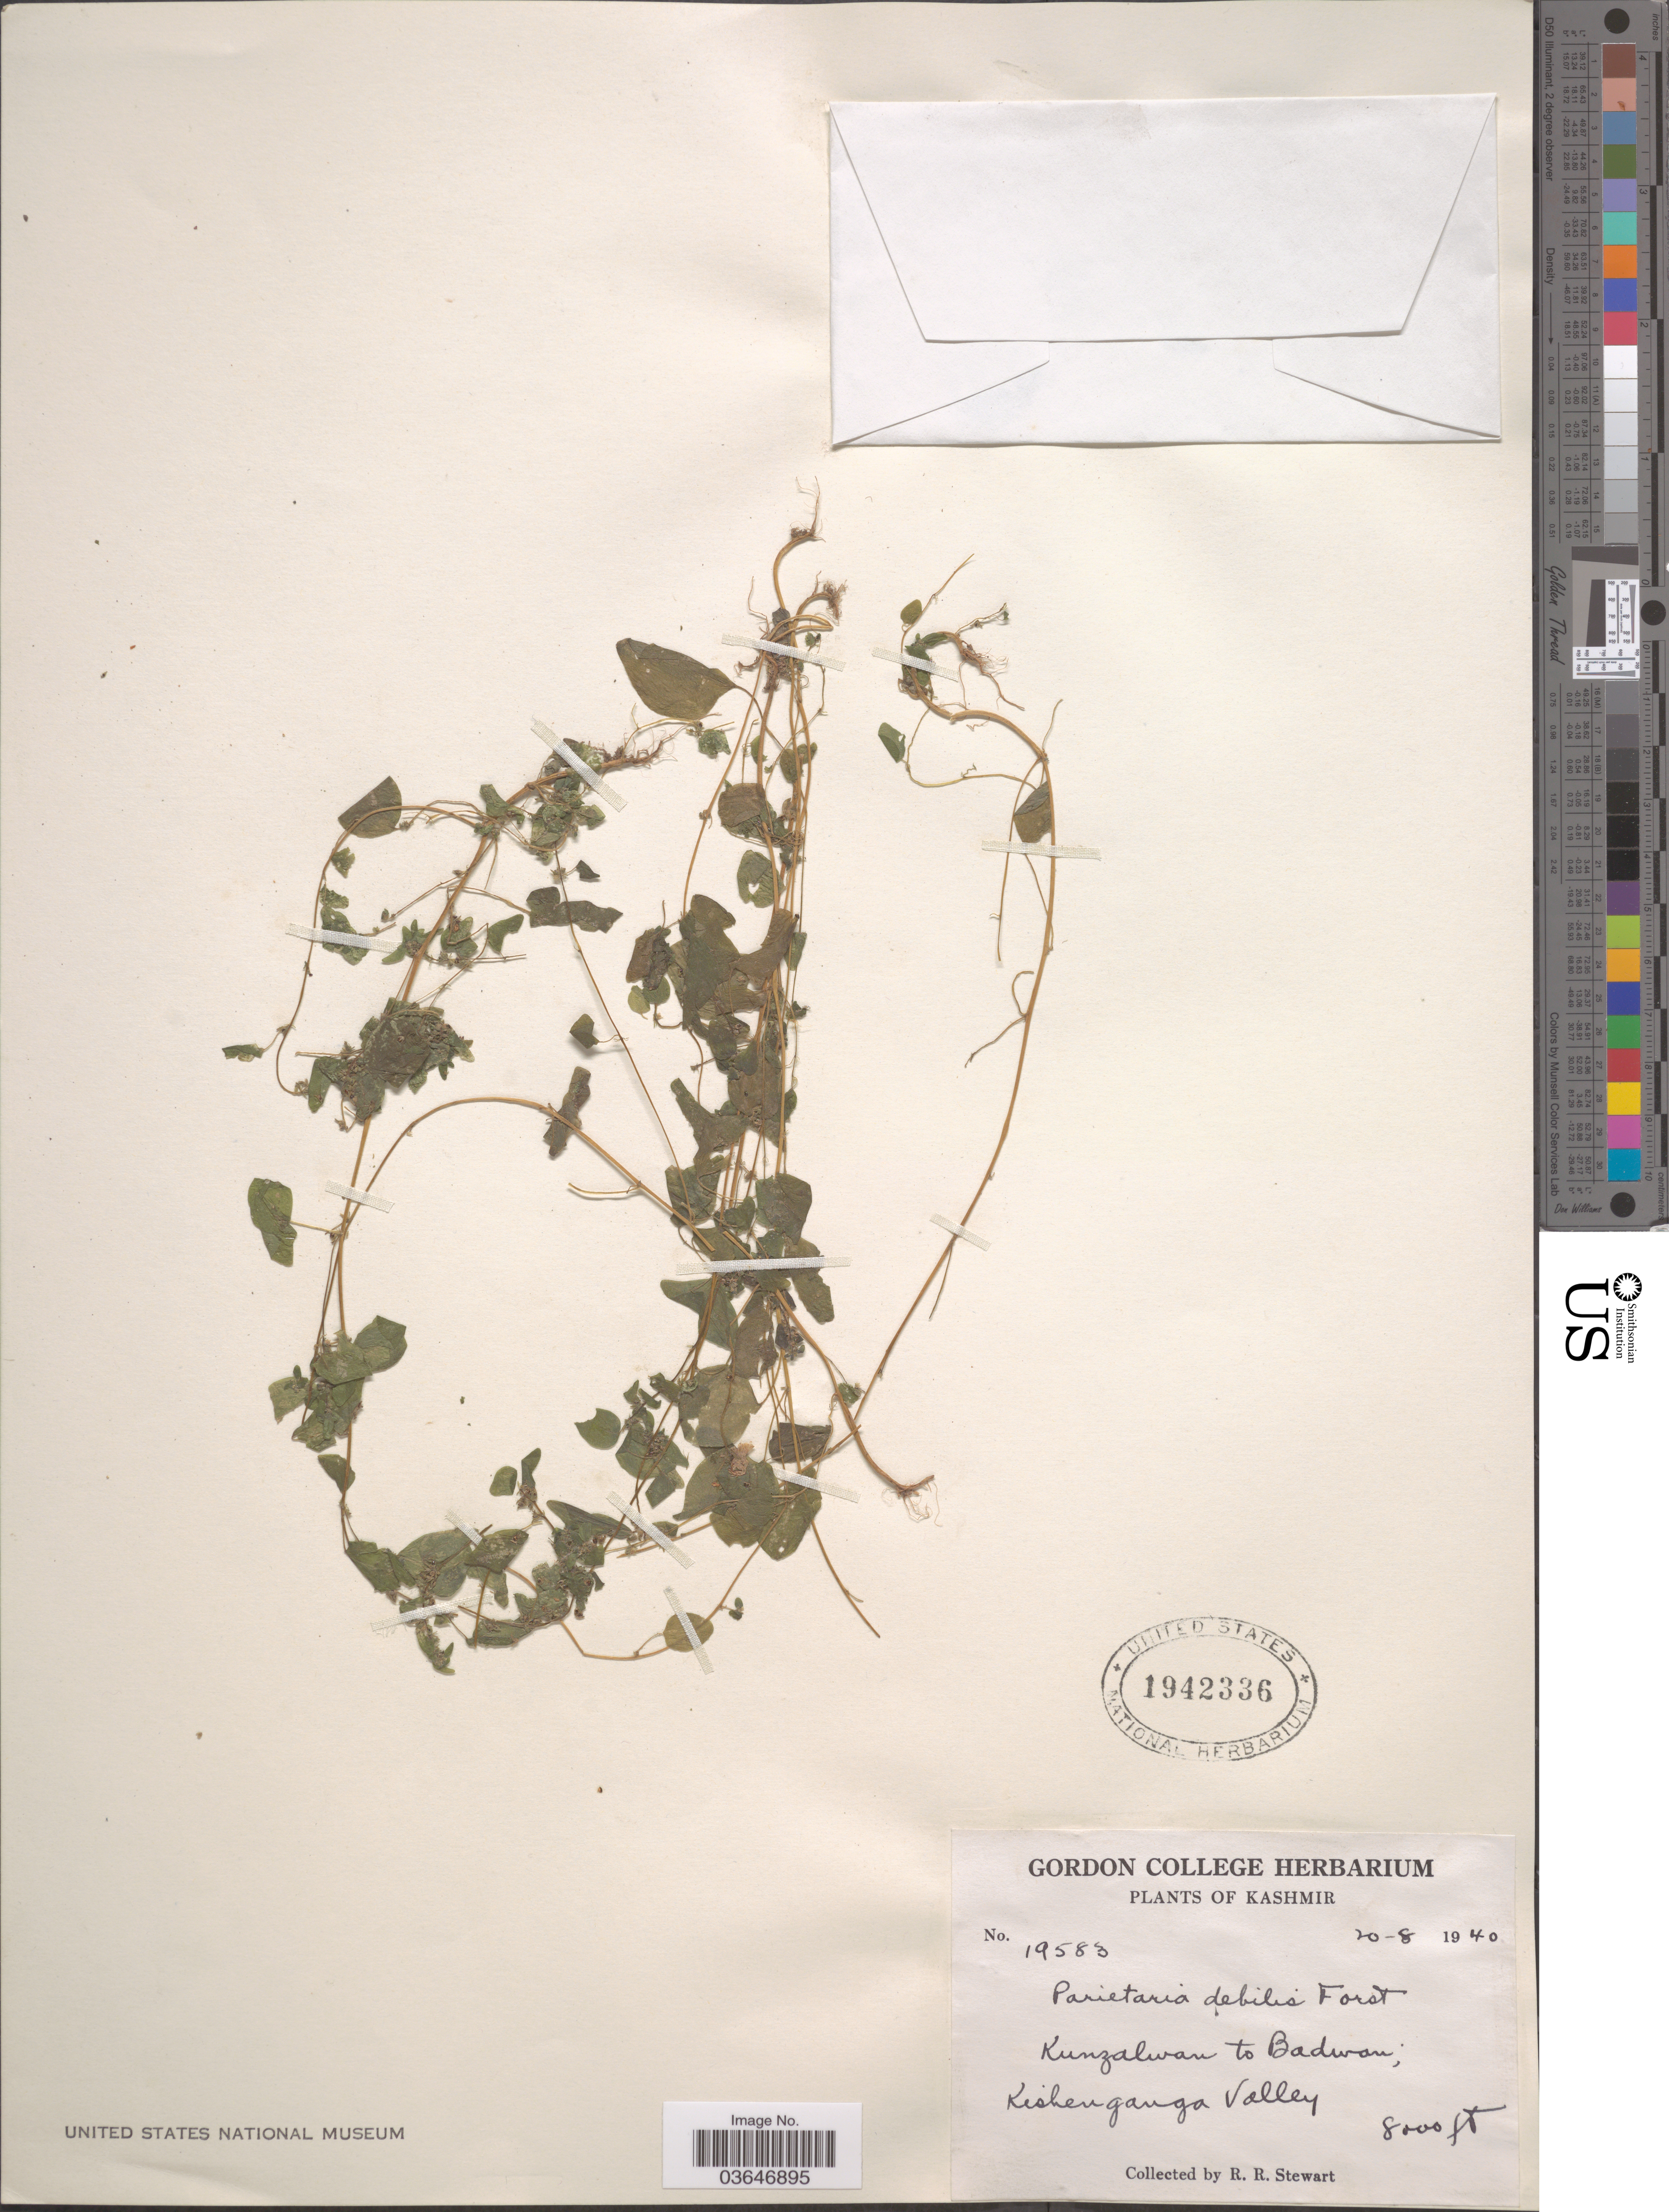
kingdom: Plantae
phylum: Tracheophyta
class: Magnoliopsida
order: Rosales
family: Urticaceae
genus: Parietaria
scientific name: Parietaria debilis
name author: G. Forst.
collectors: R. Stewart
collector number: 19583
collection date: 1940-08-20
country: India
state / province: Jammu and Kashmir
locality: Kashmir. Kunzalwan to Badwari; Kishenganga Valley.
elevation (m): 2438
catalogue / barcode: US 1942336